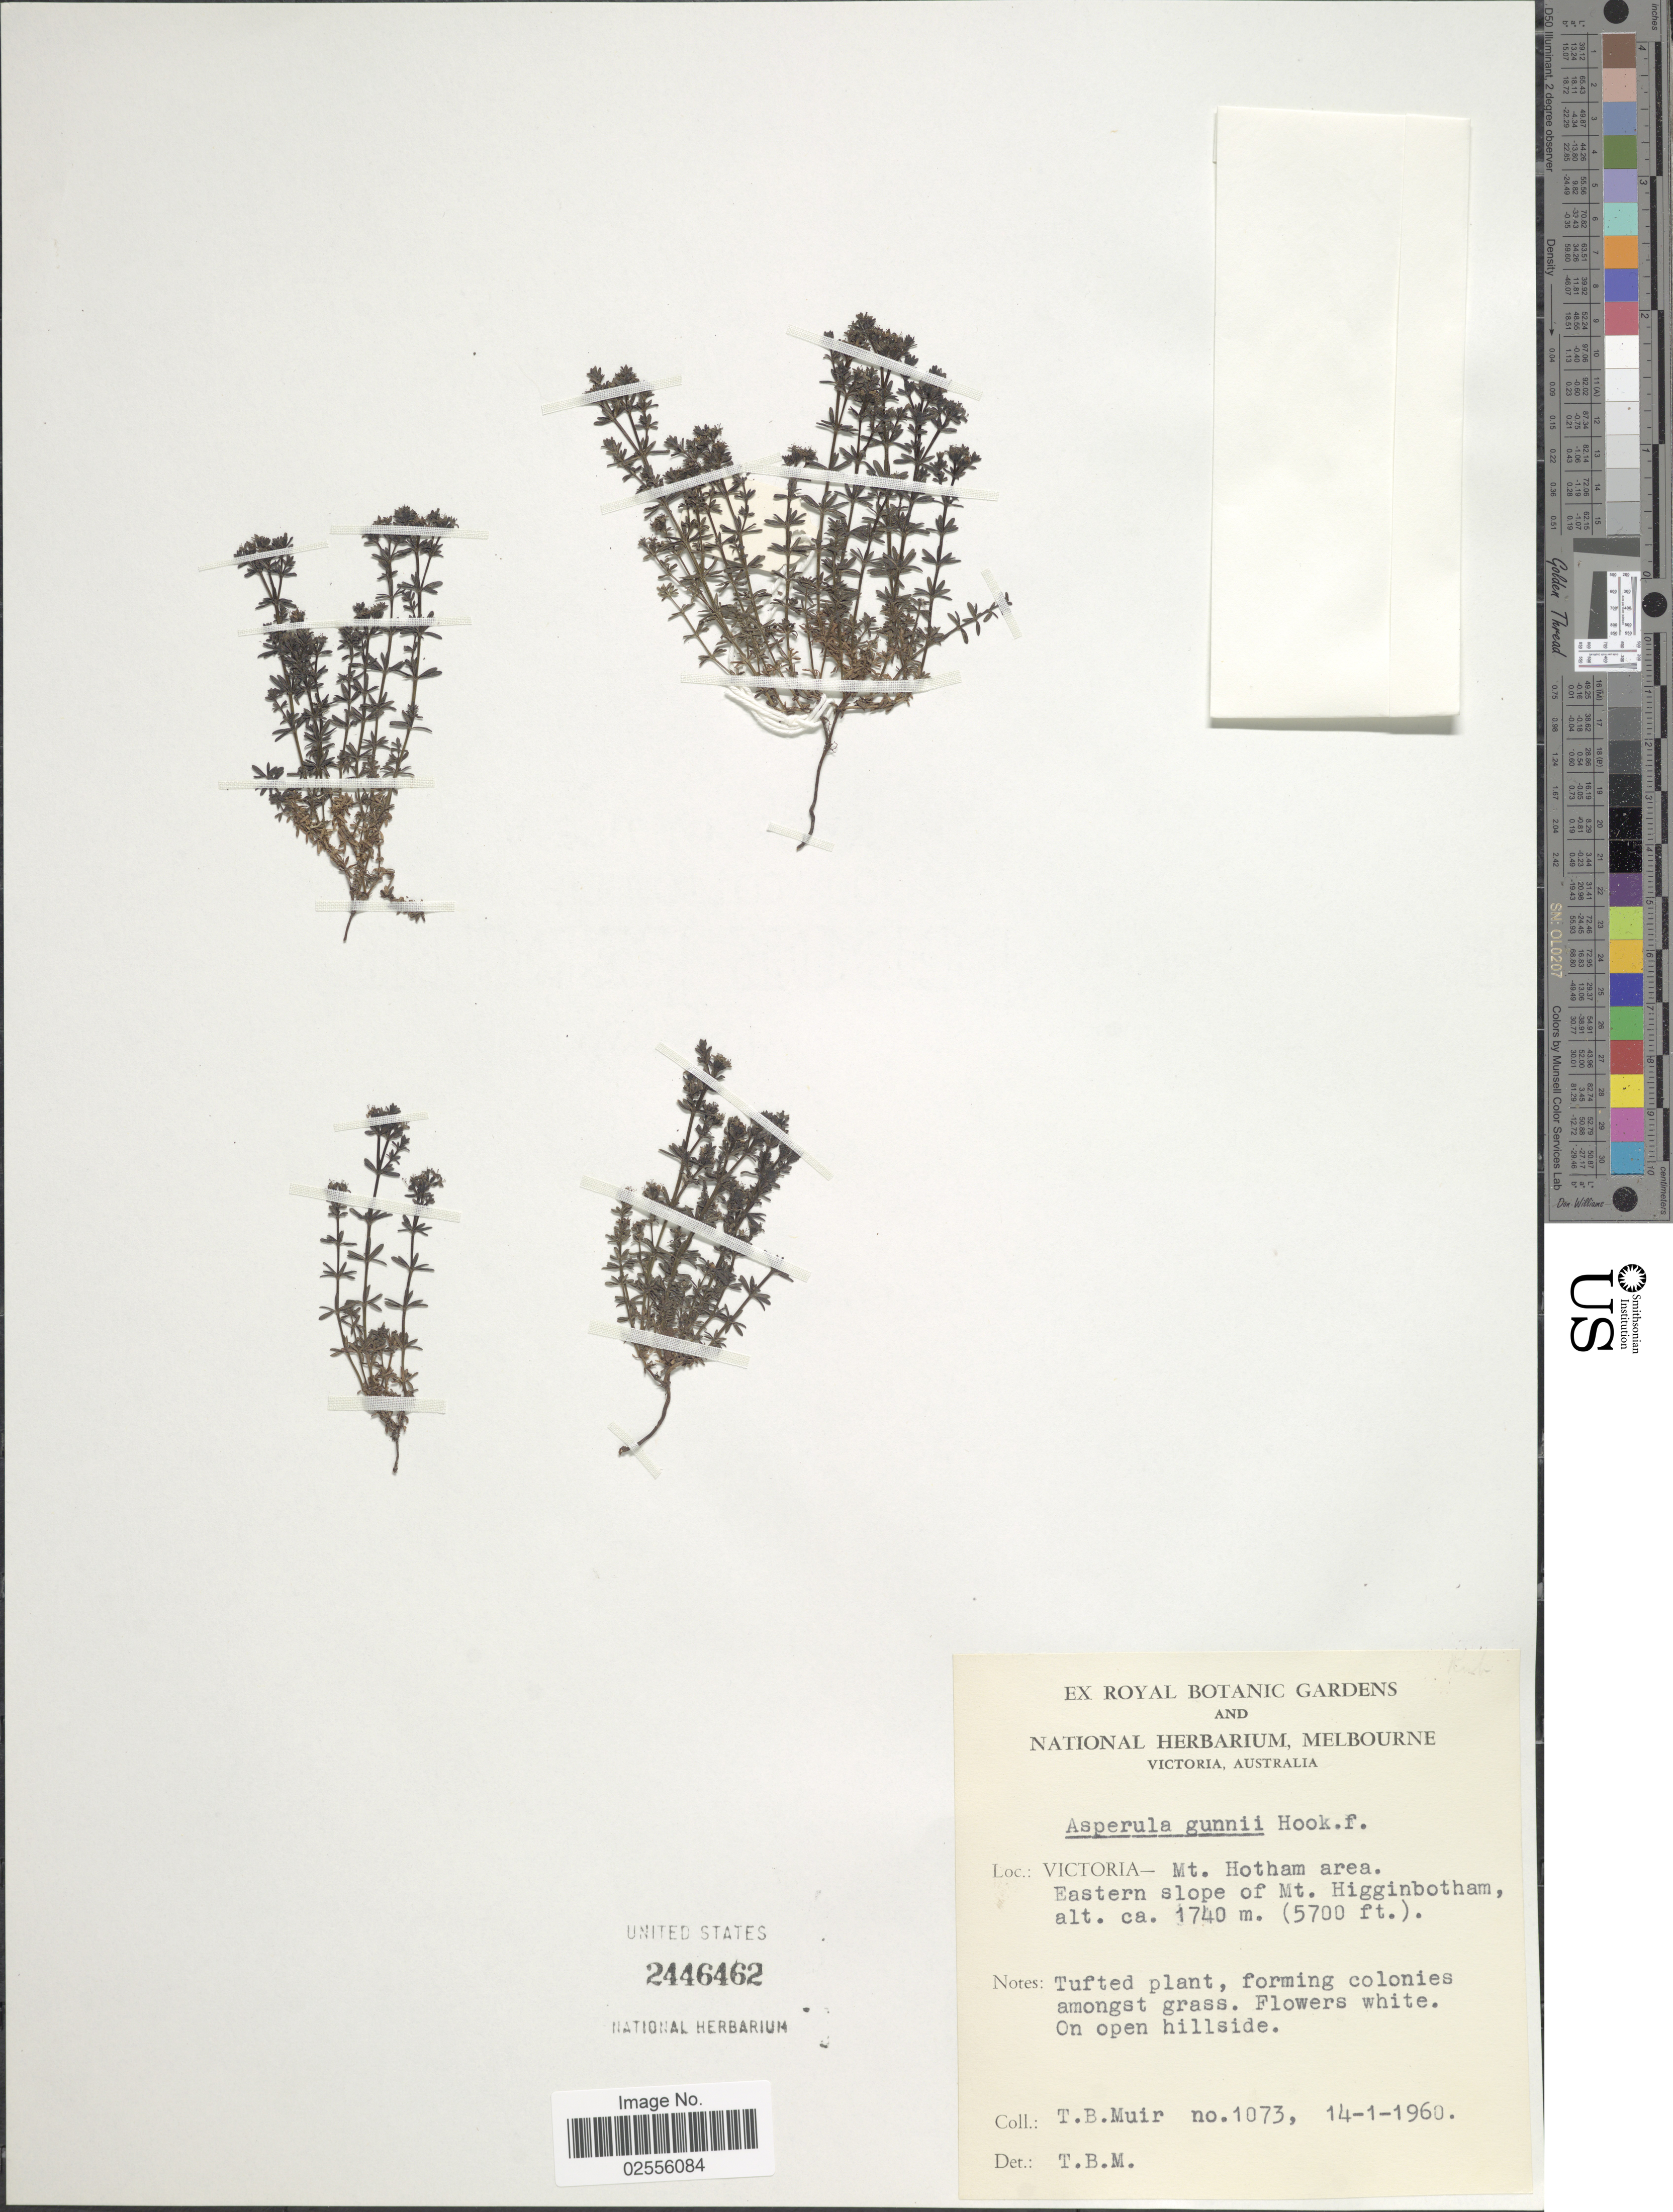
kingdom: Plantae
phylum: Tracheophyta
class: Magnoliopsida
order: Gentianales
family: Rubiaceae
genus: Asperula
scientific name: Asperula gunnii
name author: Hook. f.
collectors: T. Muir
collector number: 1073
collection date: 1960-01-14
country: Australia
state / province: Victoria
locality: Victoria-Mt. Hotham area, Eastern slope of Mt. Higginbotham, on open hillside. Victoria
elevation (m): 1740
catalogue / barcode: US 2446462